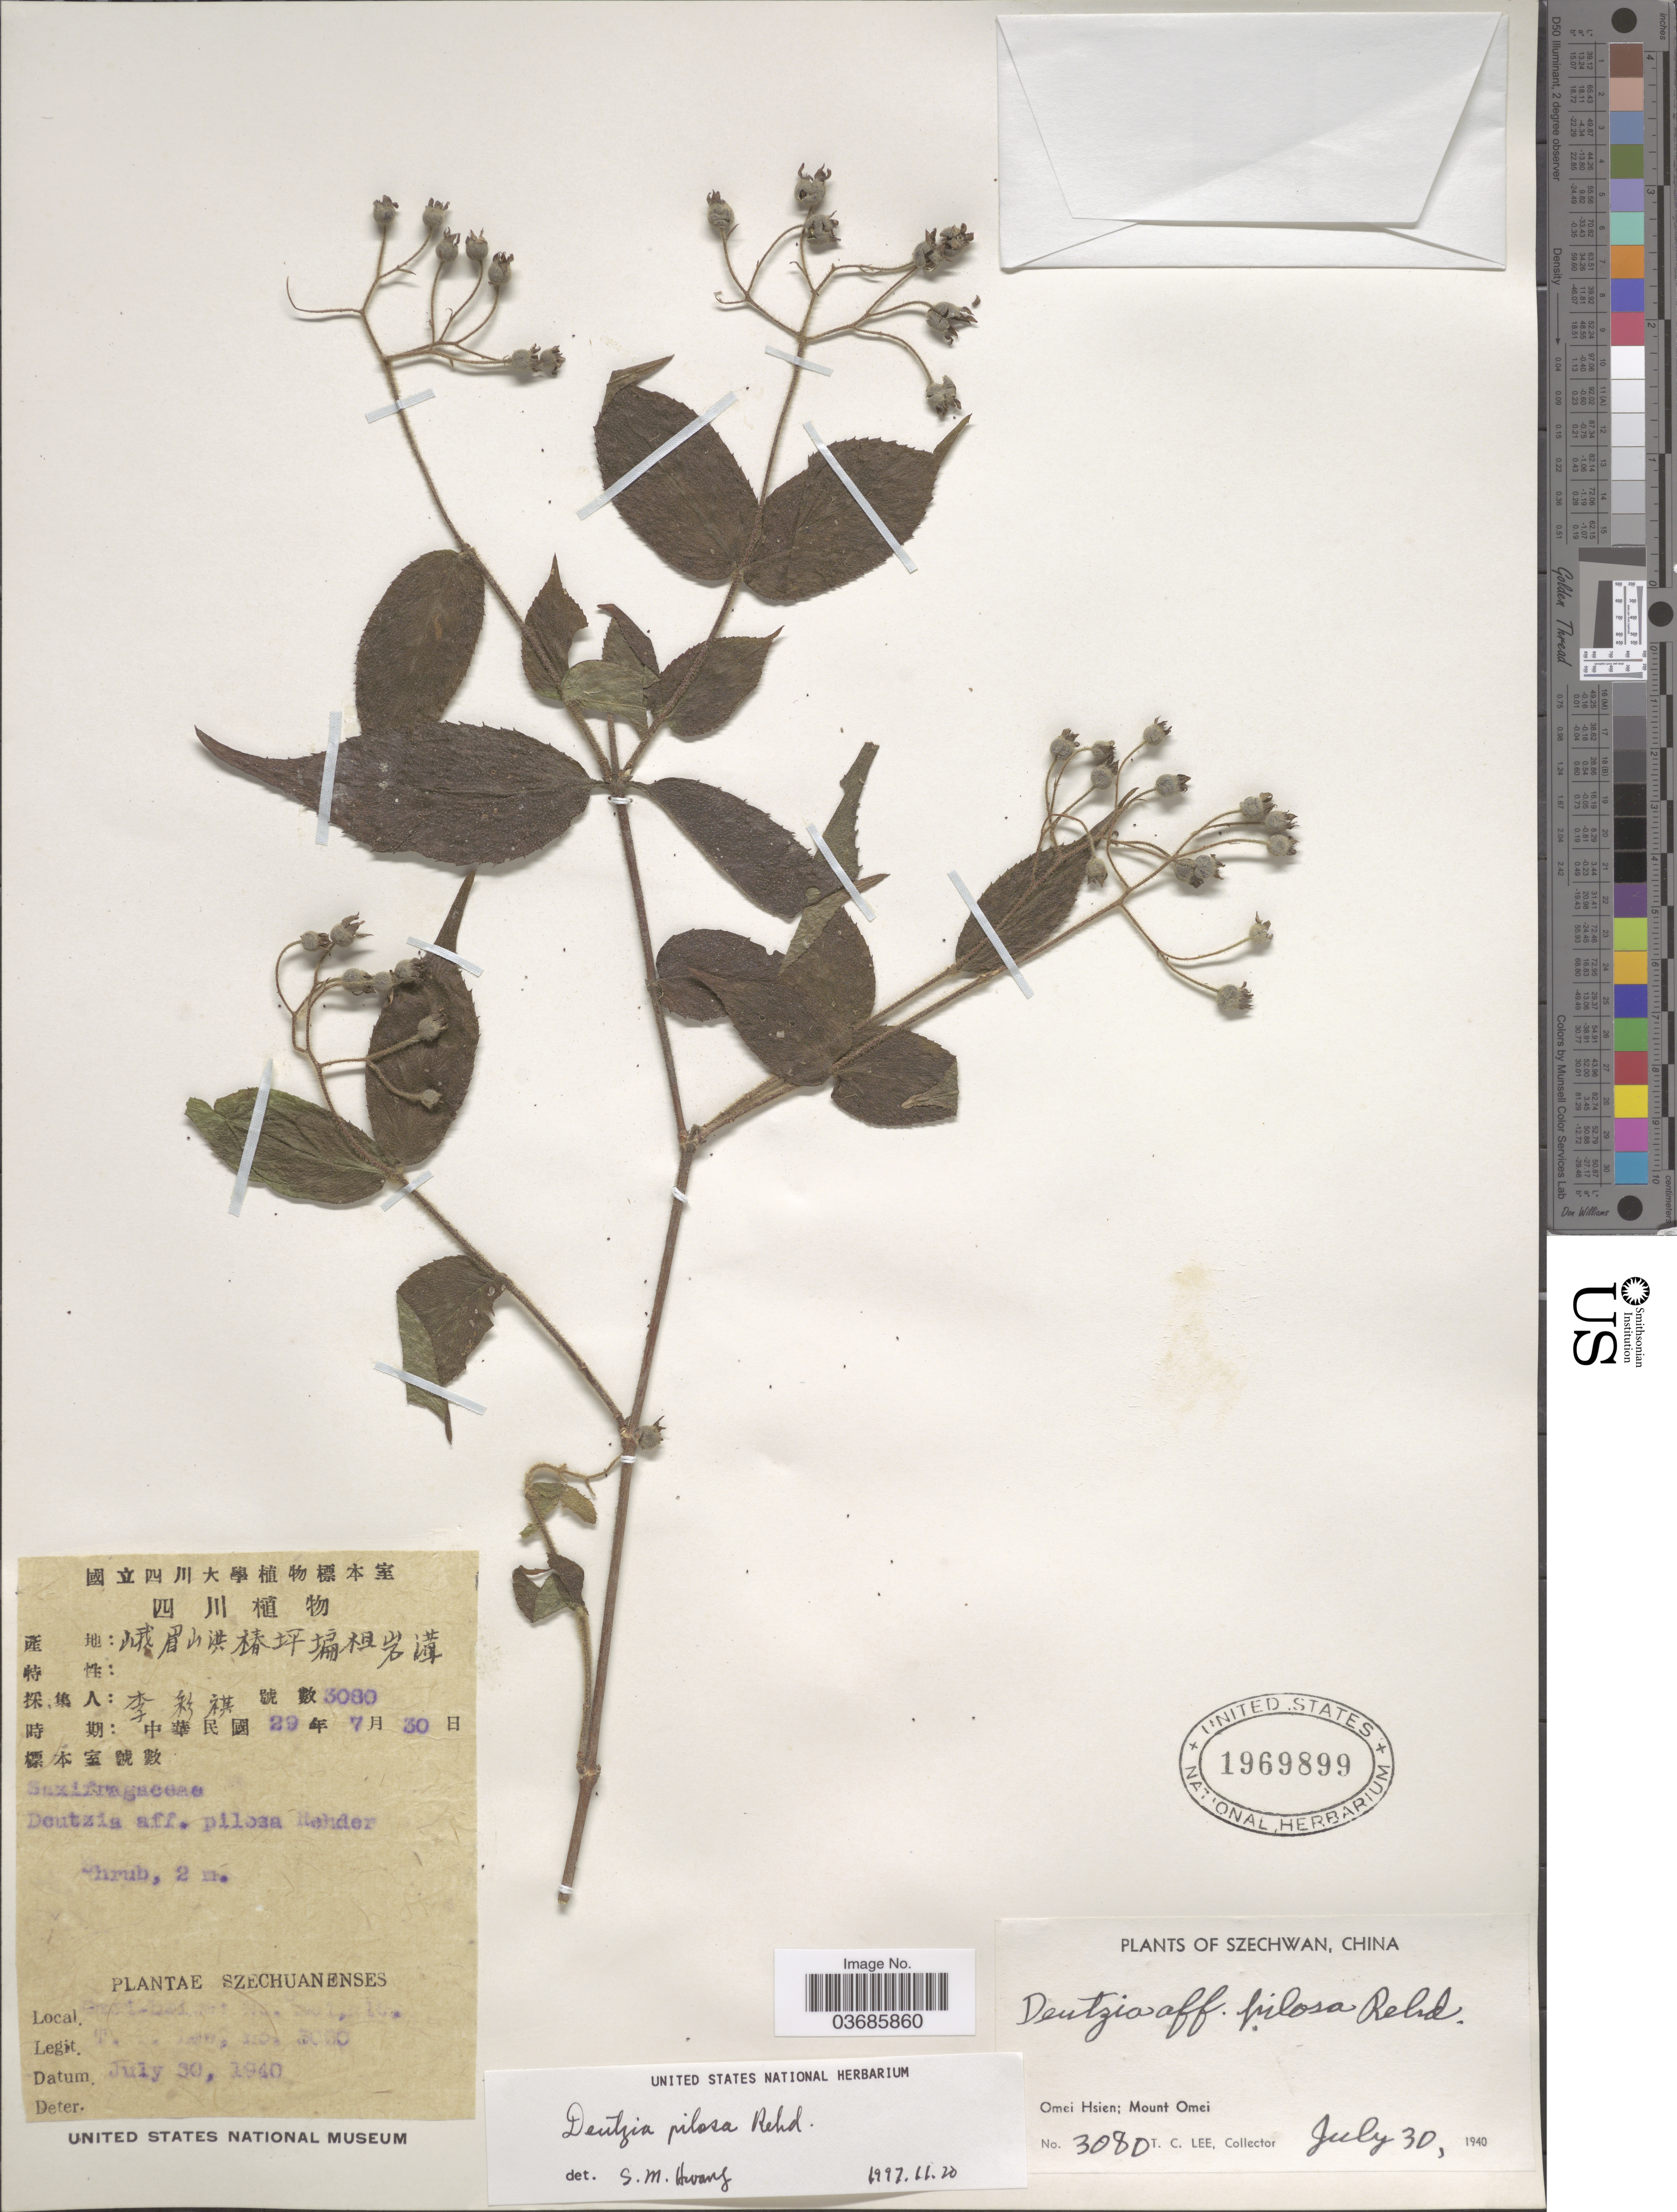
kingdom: Plantae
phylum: Tracheophyta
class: Magnoliopsida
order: Cornales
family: Hydrangeaceae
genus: Deutzia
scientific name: Deutzia pilosa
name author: Rehder in Sarg.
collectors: T. Lee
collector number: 3080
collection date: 1940-07-30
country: China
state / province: Sichuan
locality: Szechwan. Omei Hsien; Mount Omei.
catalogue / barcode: US 1969899